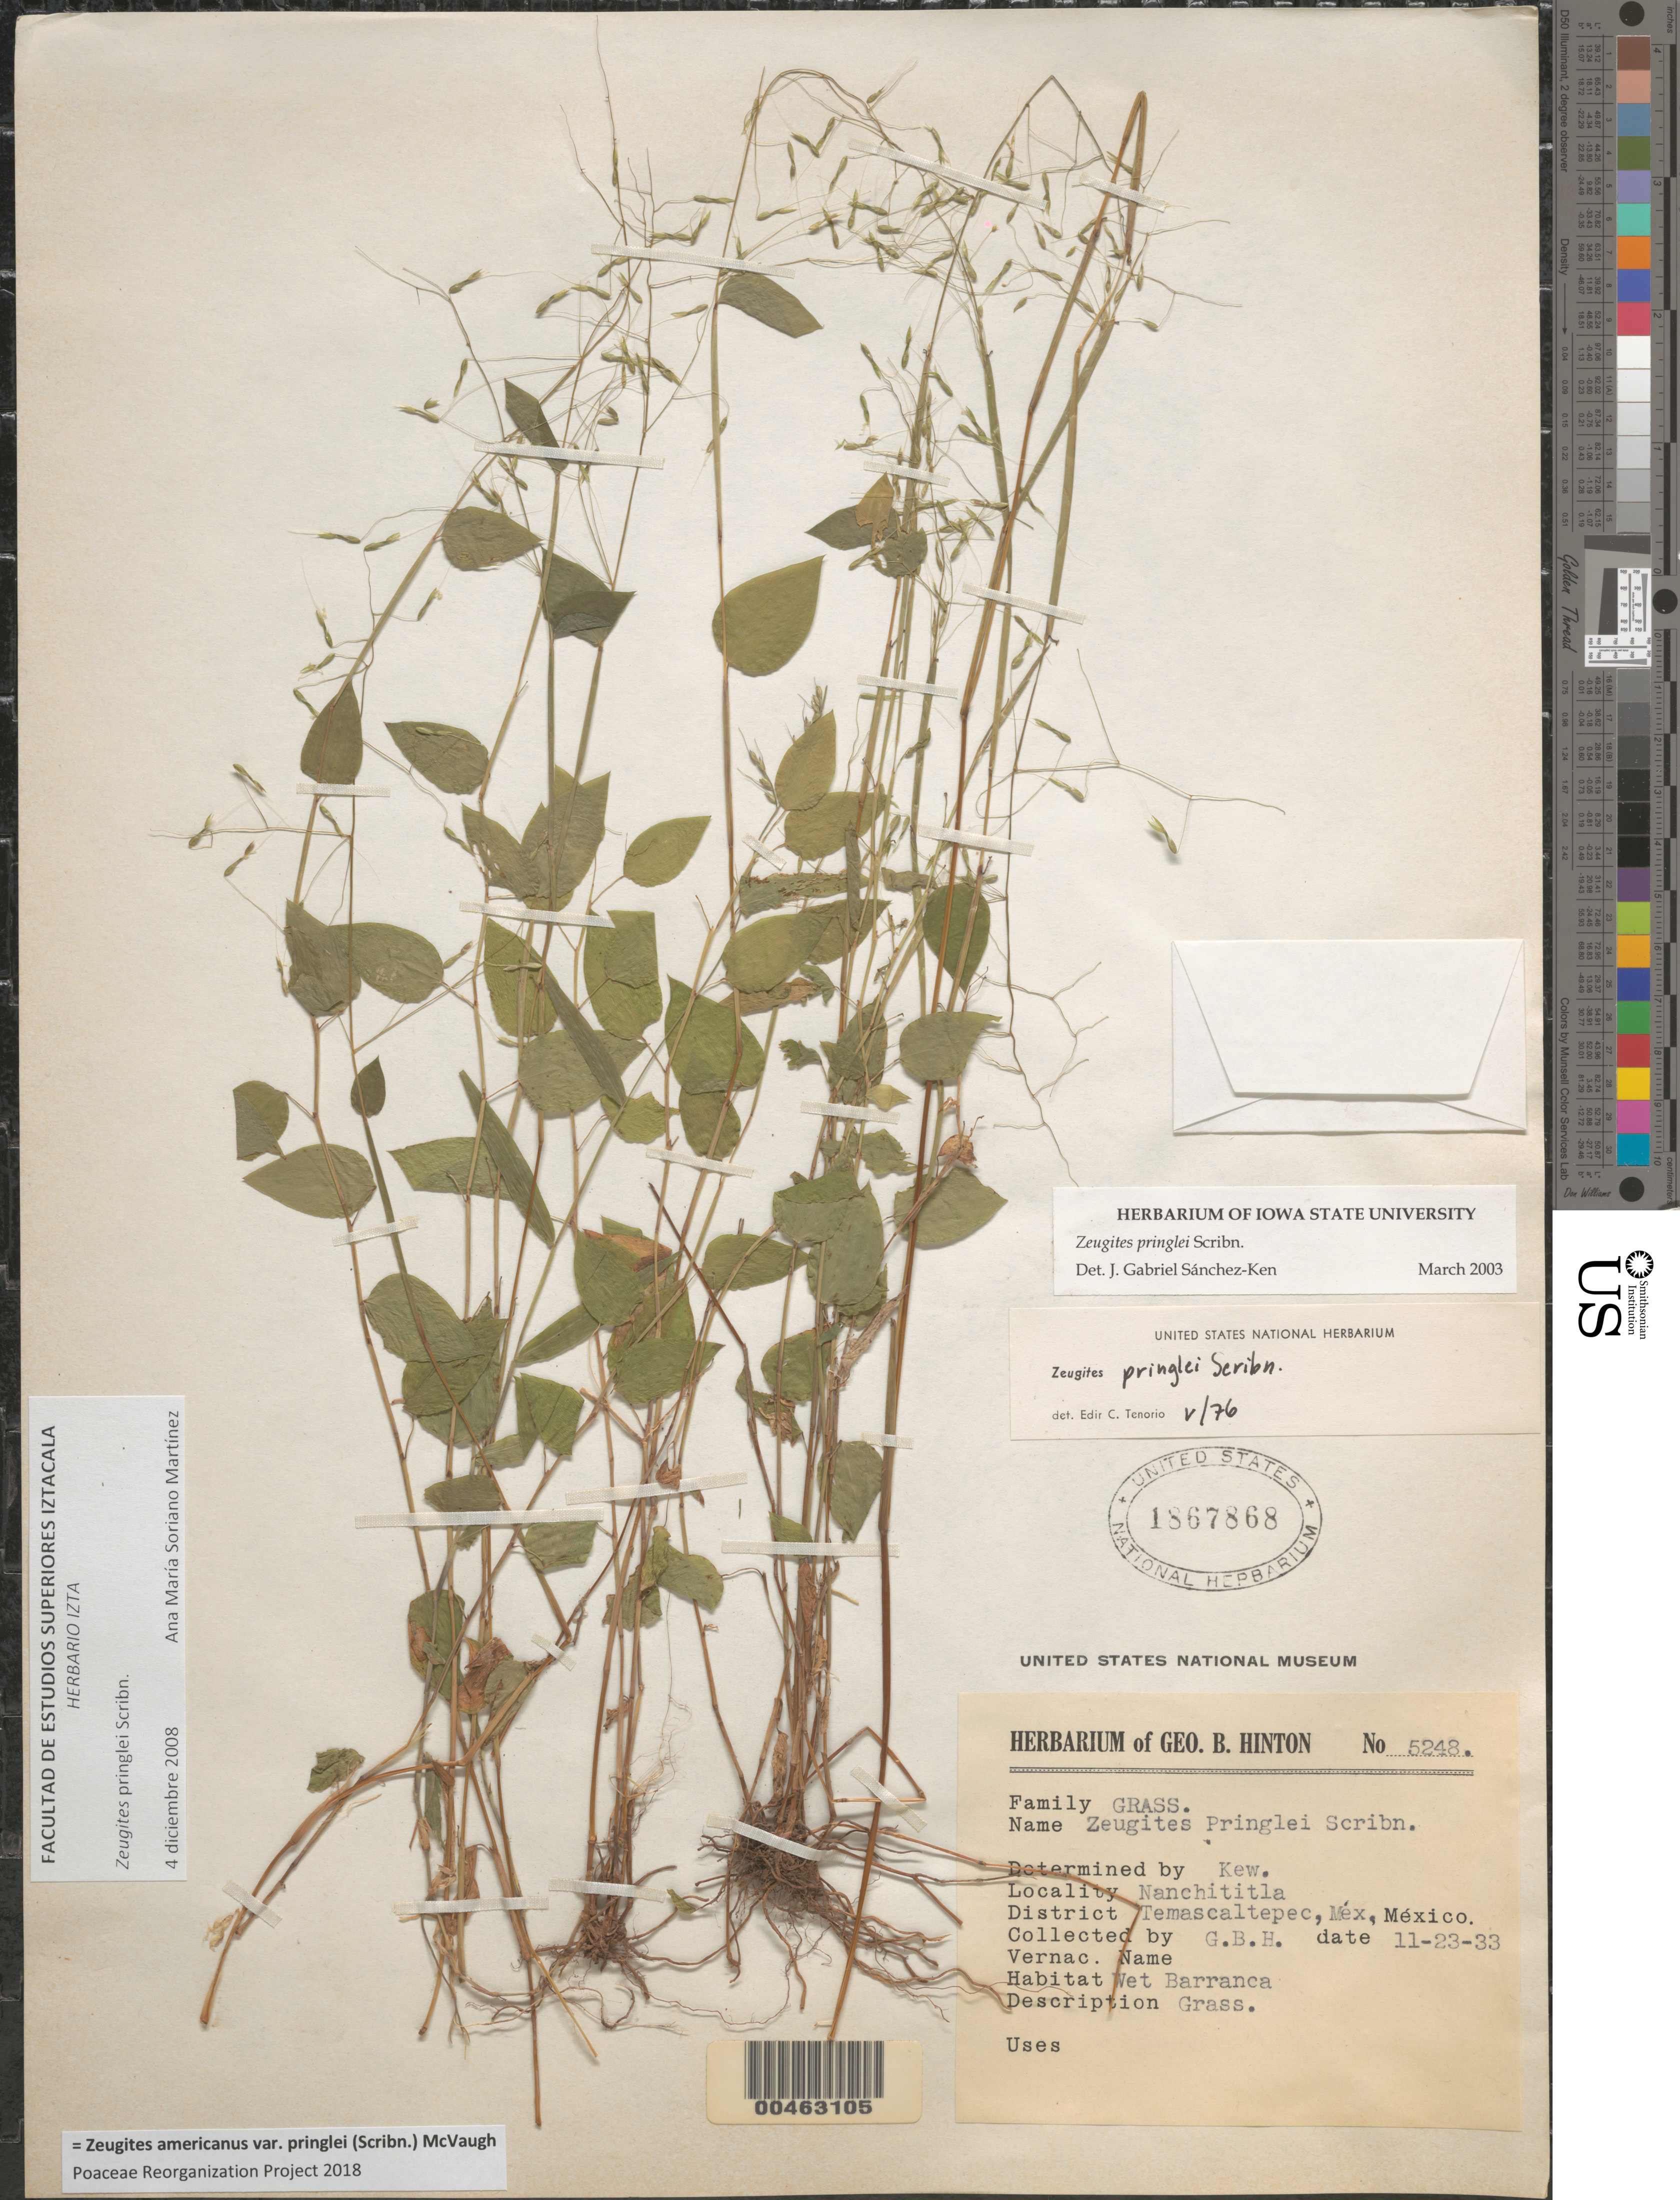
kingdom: Plantae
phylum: Tracheophyta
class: Liliopsida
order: Poales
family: Poaceae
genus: Zeugites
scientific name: Zeugites americanus var. pringlei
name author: (Scribn.) McVaugh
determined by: Poaceae Reorganization Project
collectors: G. B. Hinton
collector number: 5248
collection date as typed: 23 Nov 1933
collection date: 1933-11-23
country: Mexico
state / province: México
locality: Nanchititla, Temascaltepec Dist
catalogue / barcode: US 1867868